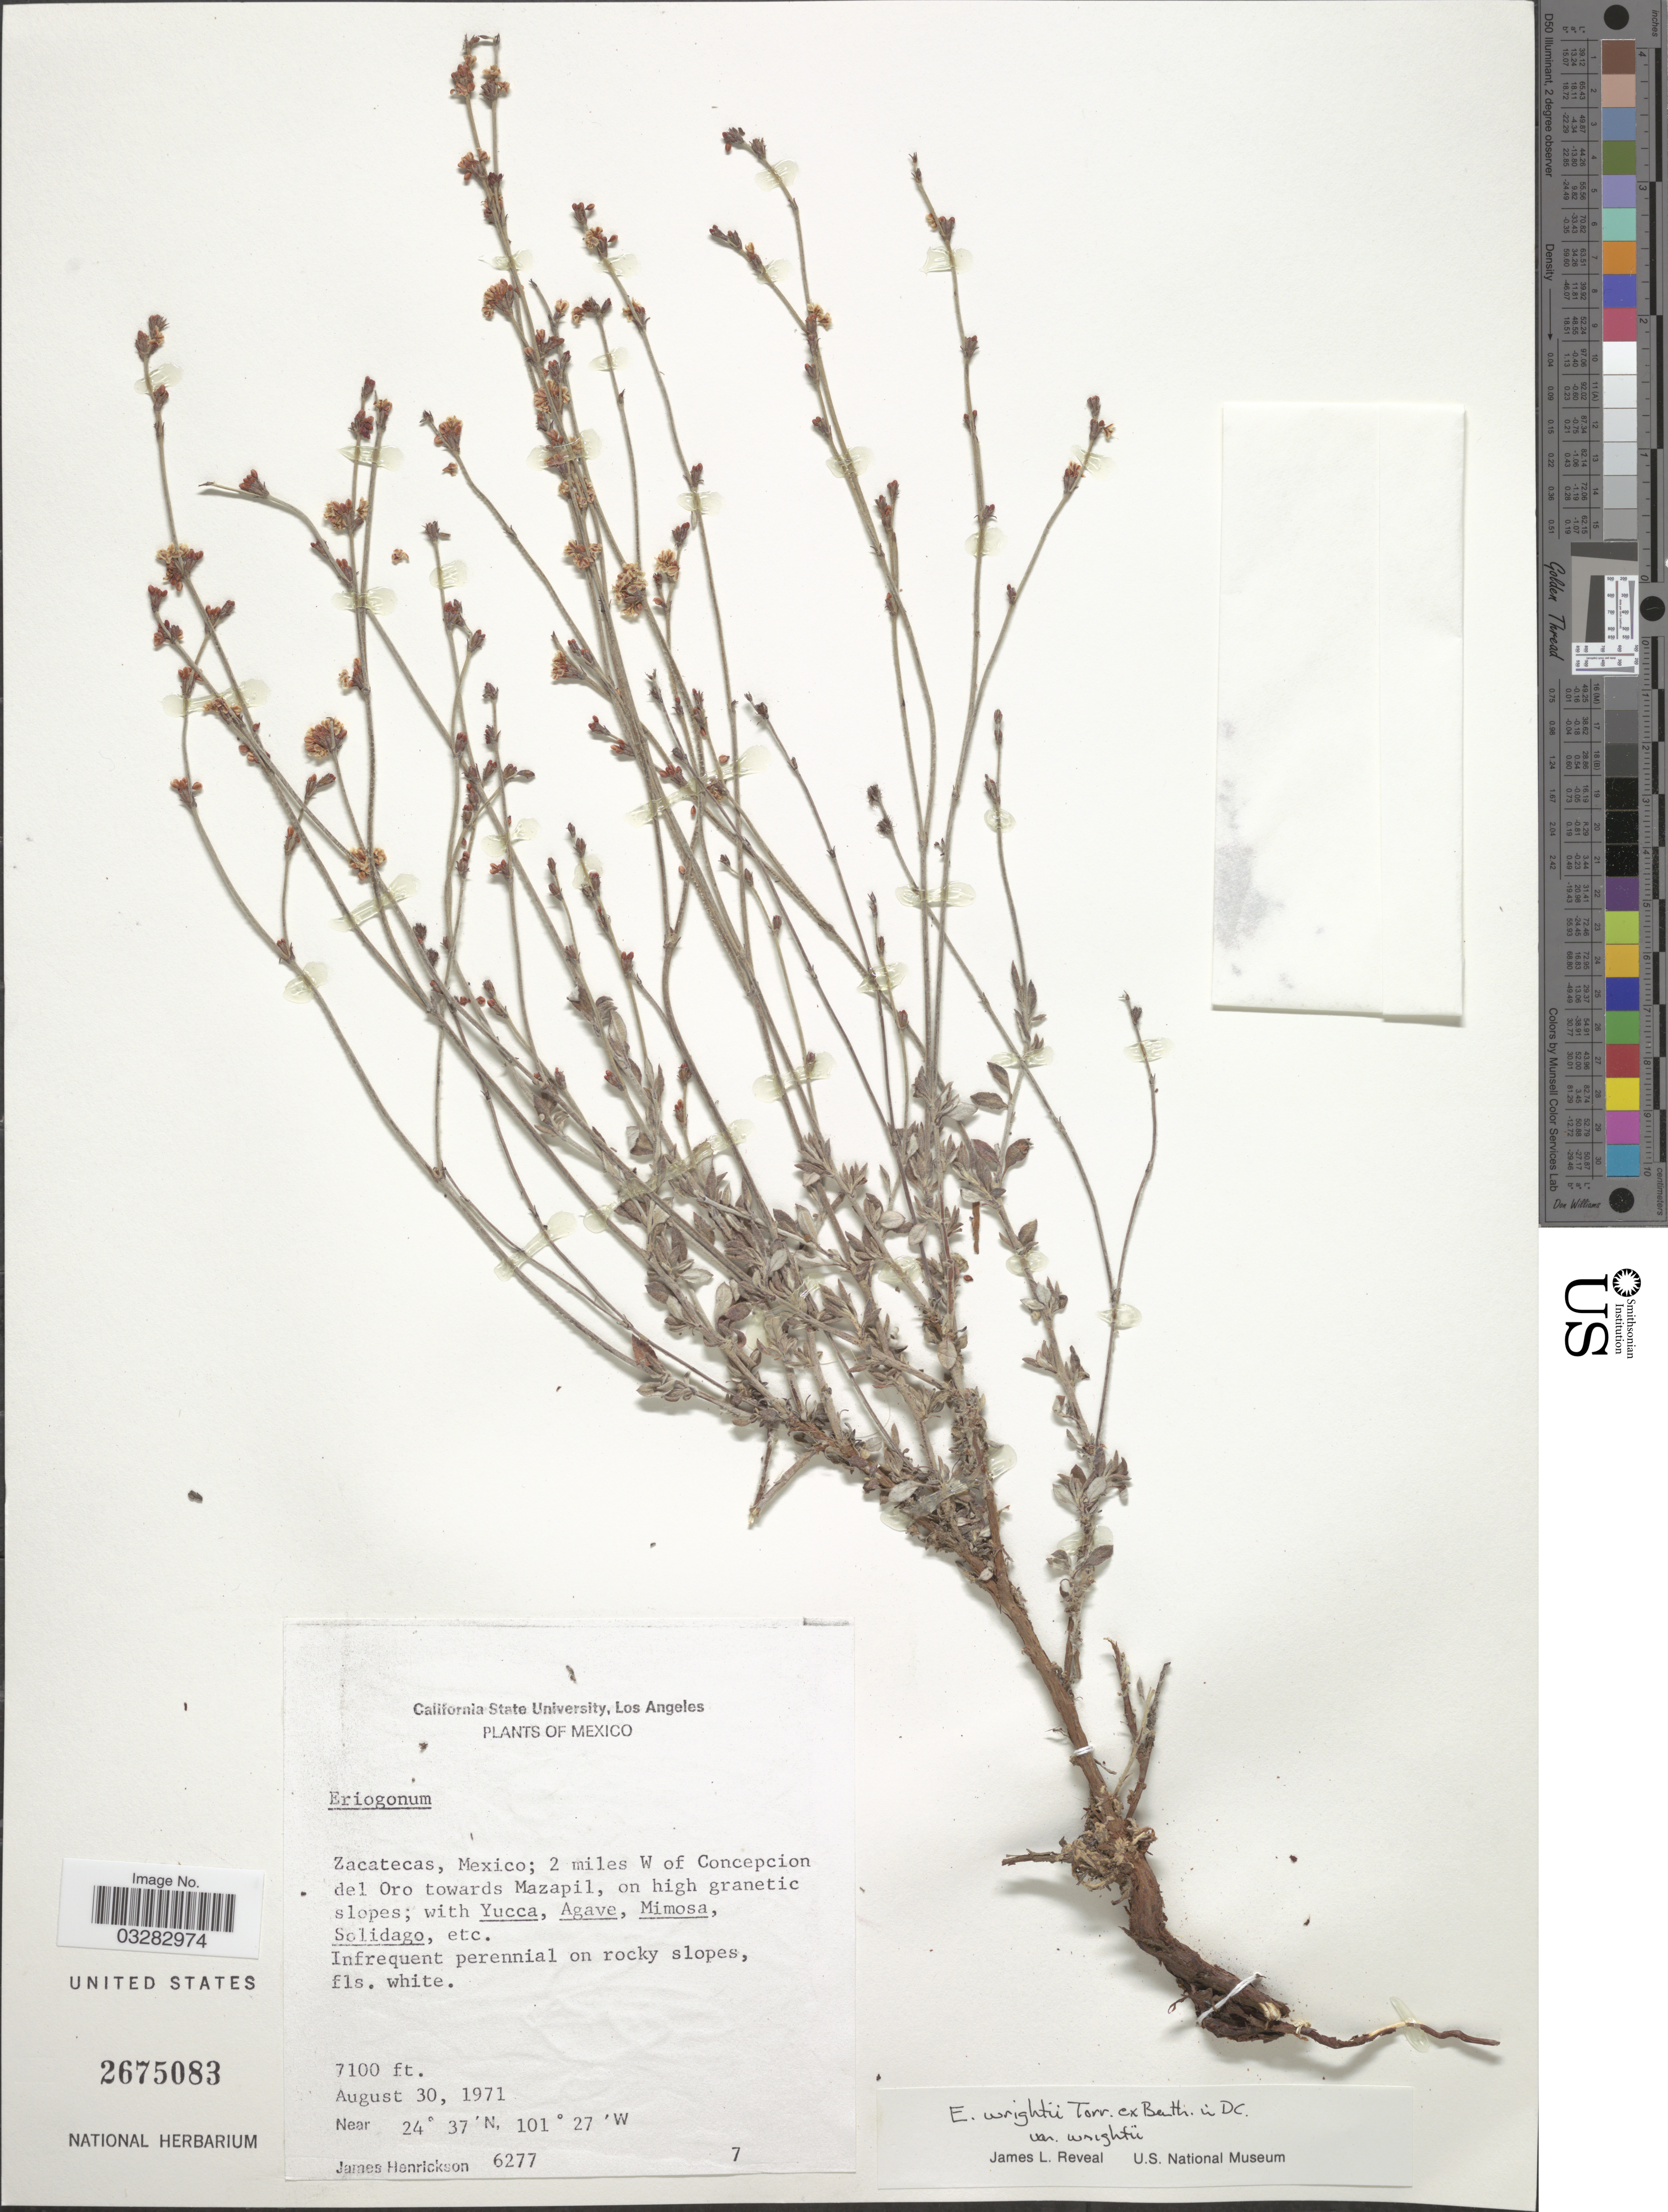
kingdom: Plantae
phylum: Tracheophyta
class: Magnoliopsida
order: Caryophyllales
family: Polygonaceae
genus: Eriogonum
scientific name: Eriogonum wrightii var. wrightii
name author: Torr. ex Benth.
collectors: J. Henrickson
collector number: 6277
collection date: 1971-08-30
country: Mexico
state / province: Zacatecas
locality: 2 miles W of Concepcion del Oro towards Mazapil.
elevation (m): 2164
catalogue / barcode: US 2675083